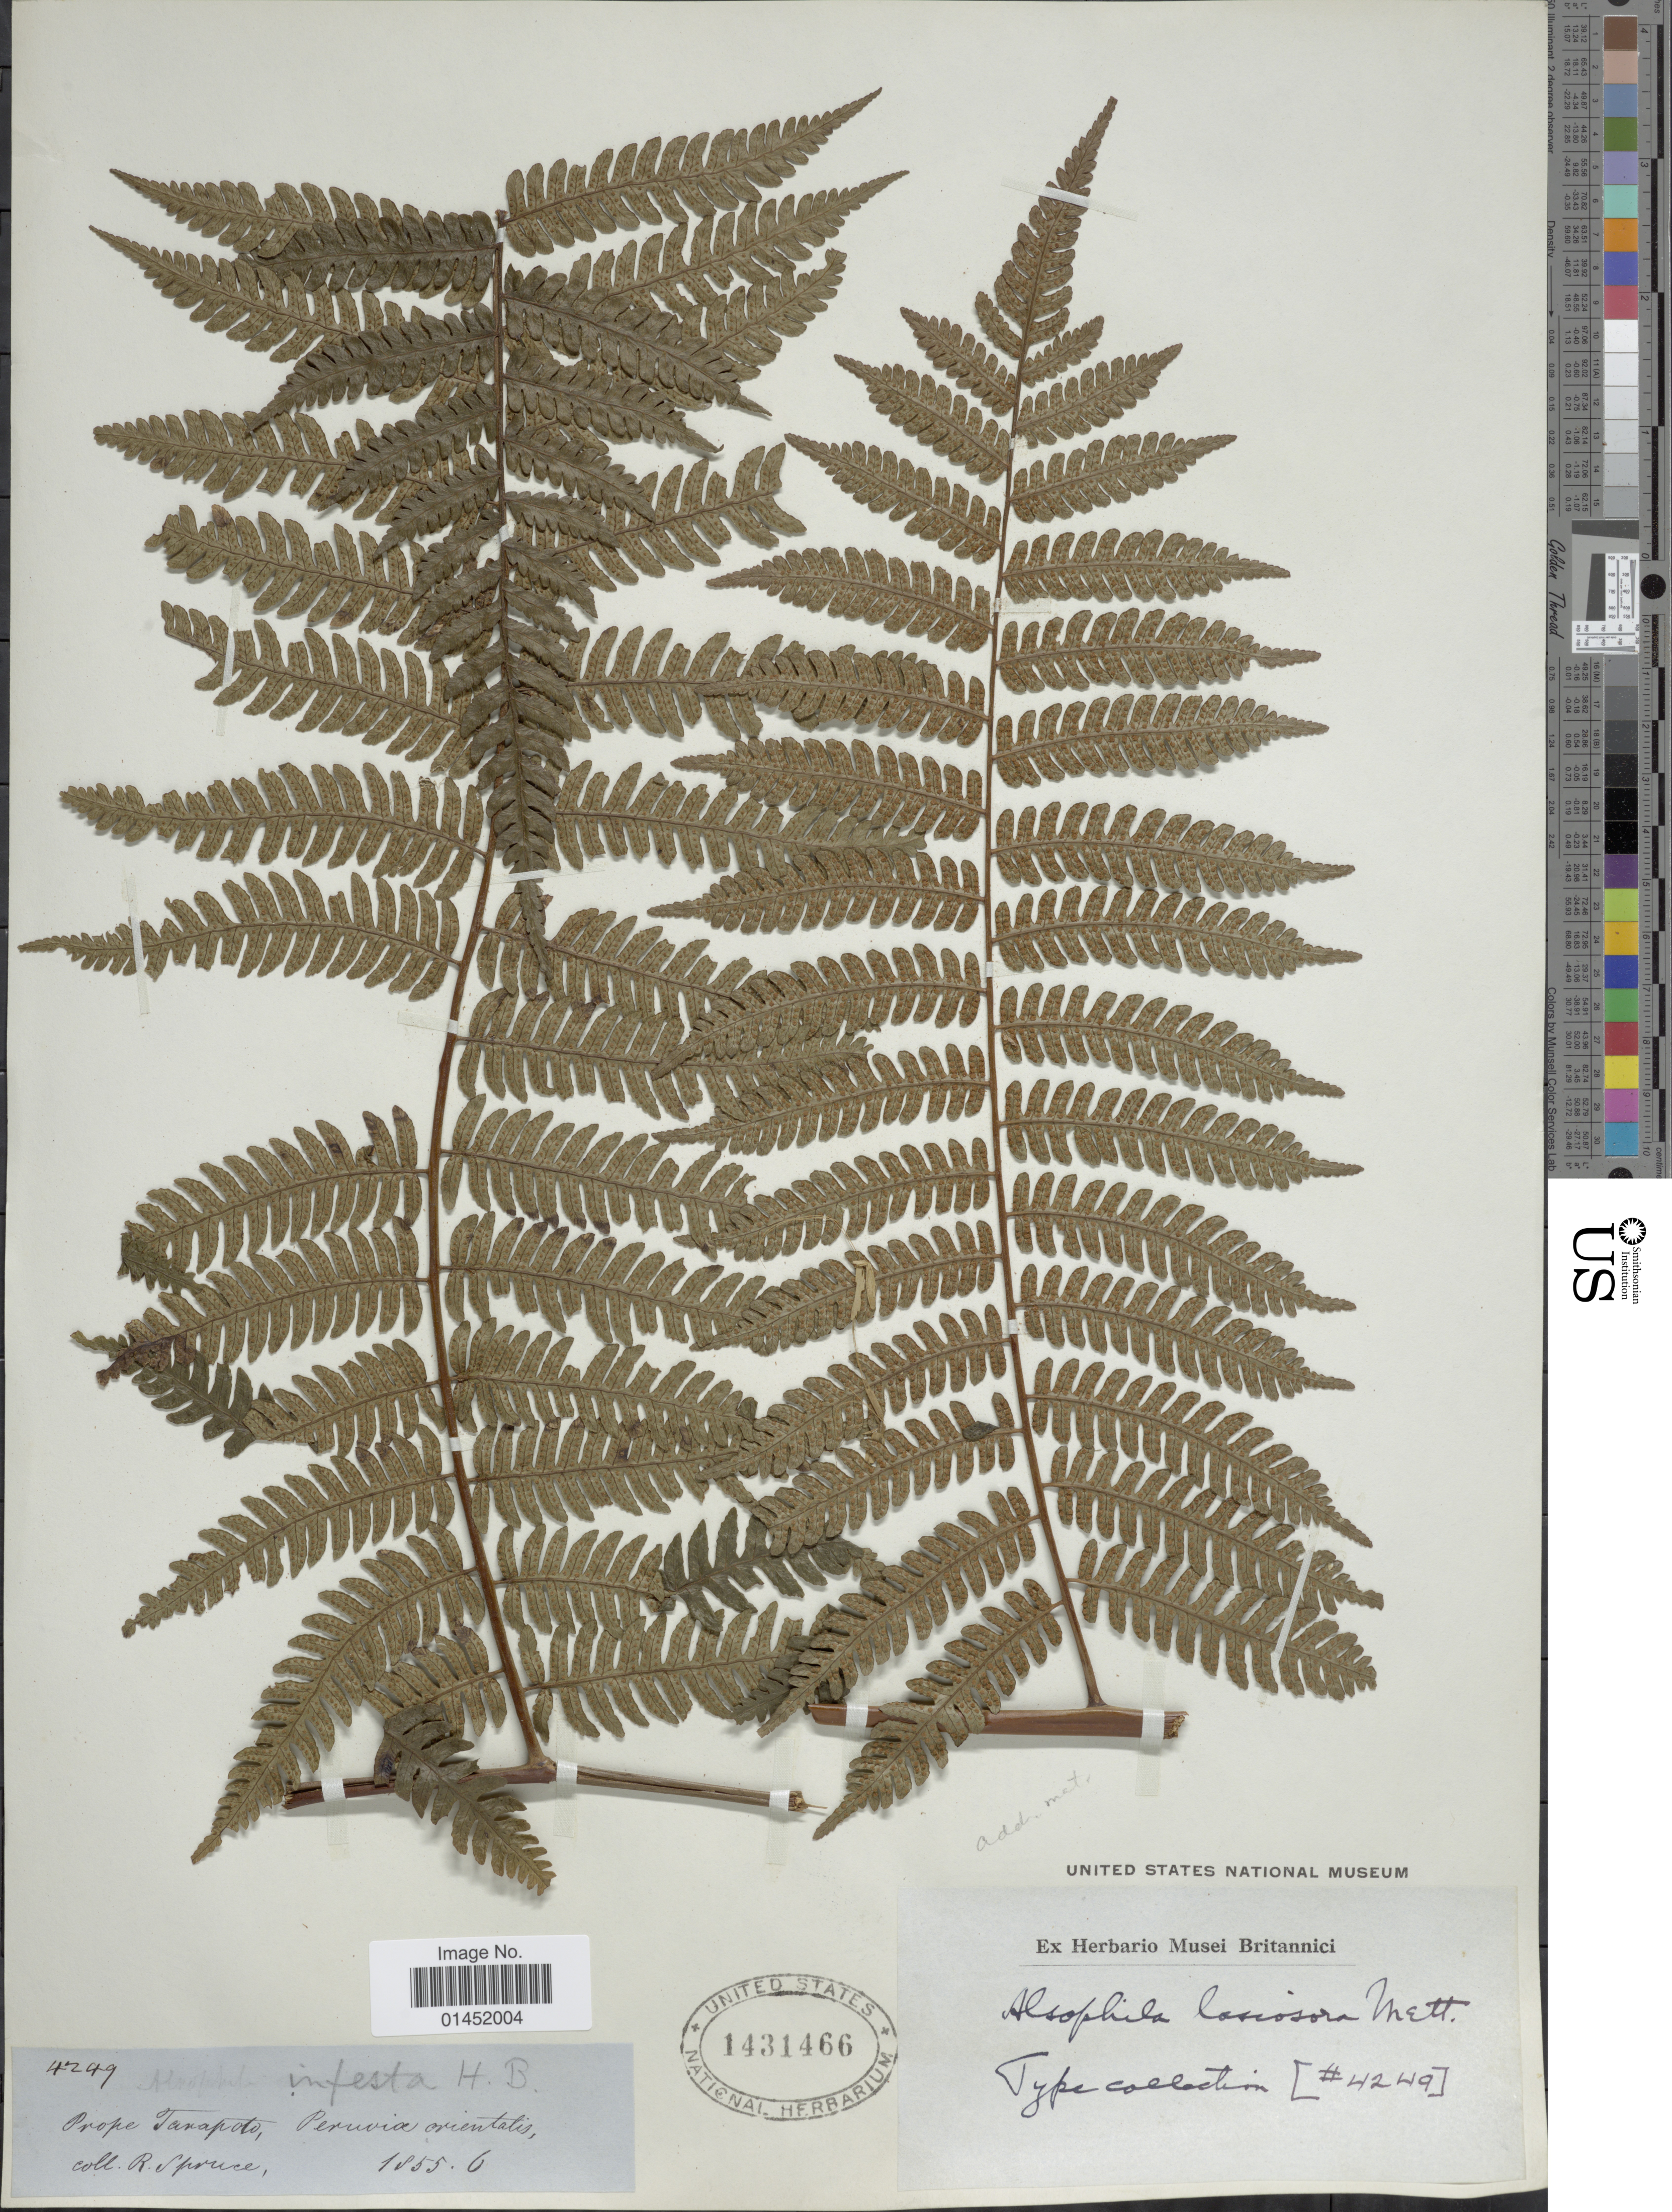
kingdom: Plantae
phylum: Tracheophyta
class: Polypodiopsida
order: Cyatheales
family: Cyatheaceae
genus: Cyathea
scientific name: Cyathea lasiosora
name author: (Mett. ex Kuhn) Domin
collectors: R. Spruce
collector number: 4249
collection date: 1855/1856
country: Peru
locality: Prope Tarapoto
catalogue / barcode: US 1431466